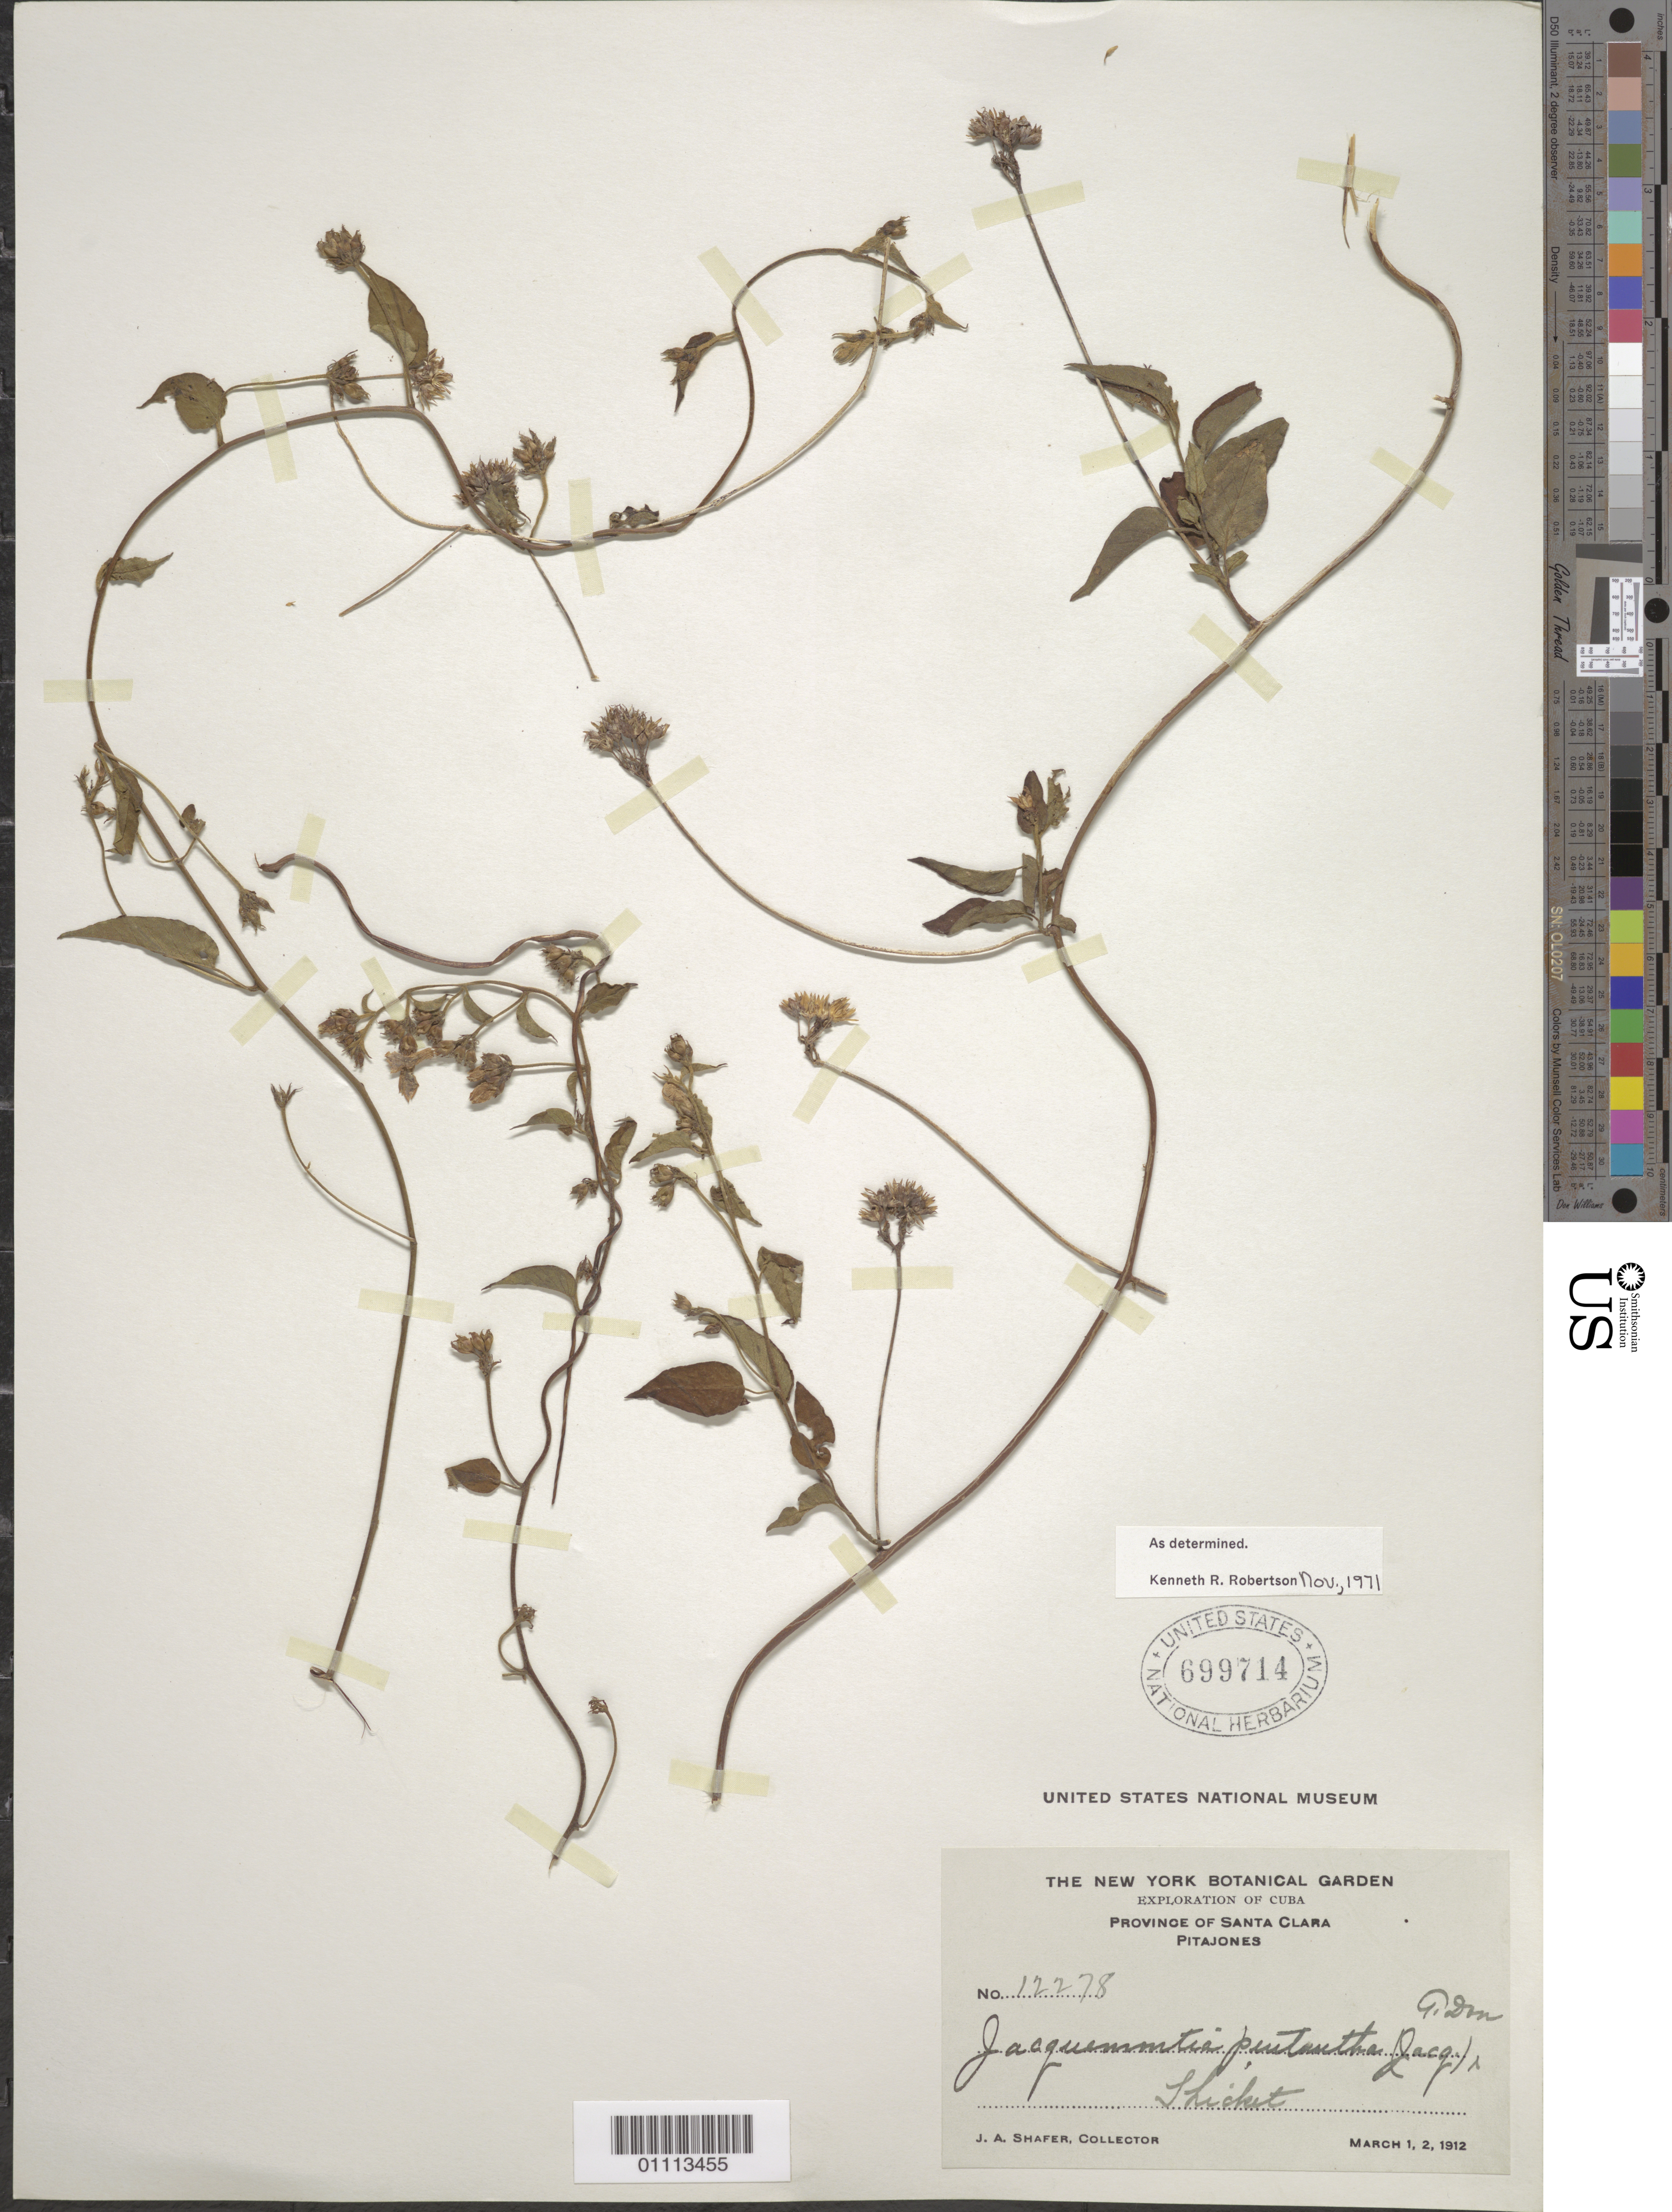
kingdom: Plantae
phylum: Tracheophyta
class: Magnoliopsida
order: Solanales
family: Convolvulaceae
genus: Jacquemontia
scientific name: Jacquemontia pentanthos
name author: (Jacq.) G. Don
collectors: J. A. Shafer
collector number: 12278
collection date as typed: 01 Mar 1912 and 02 Mar 1912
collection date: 1912-03-01,1912-03-02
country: Cuba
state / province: Sancti Spiritus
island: Cuba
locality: Pitajones Thicket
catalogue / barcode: US 699714